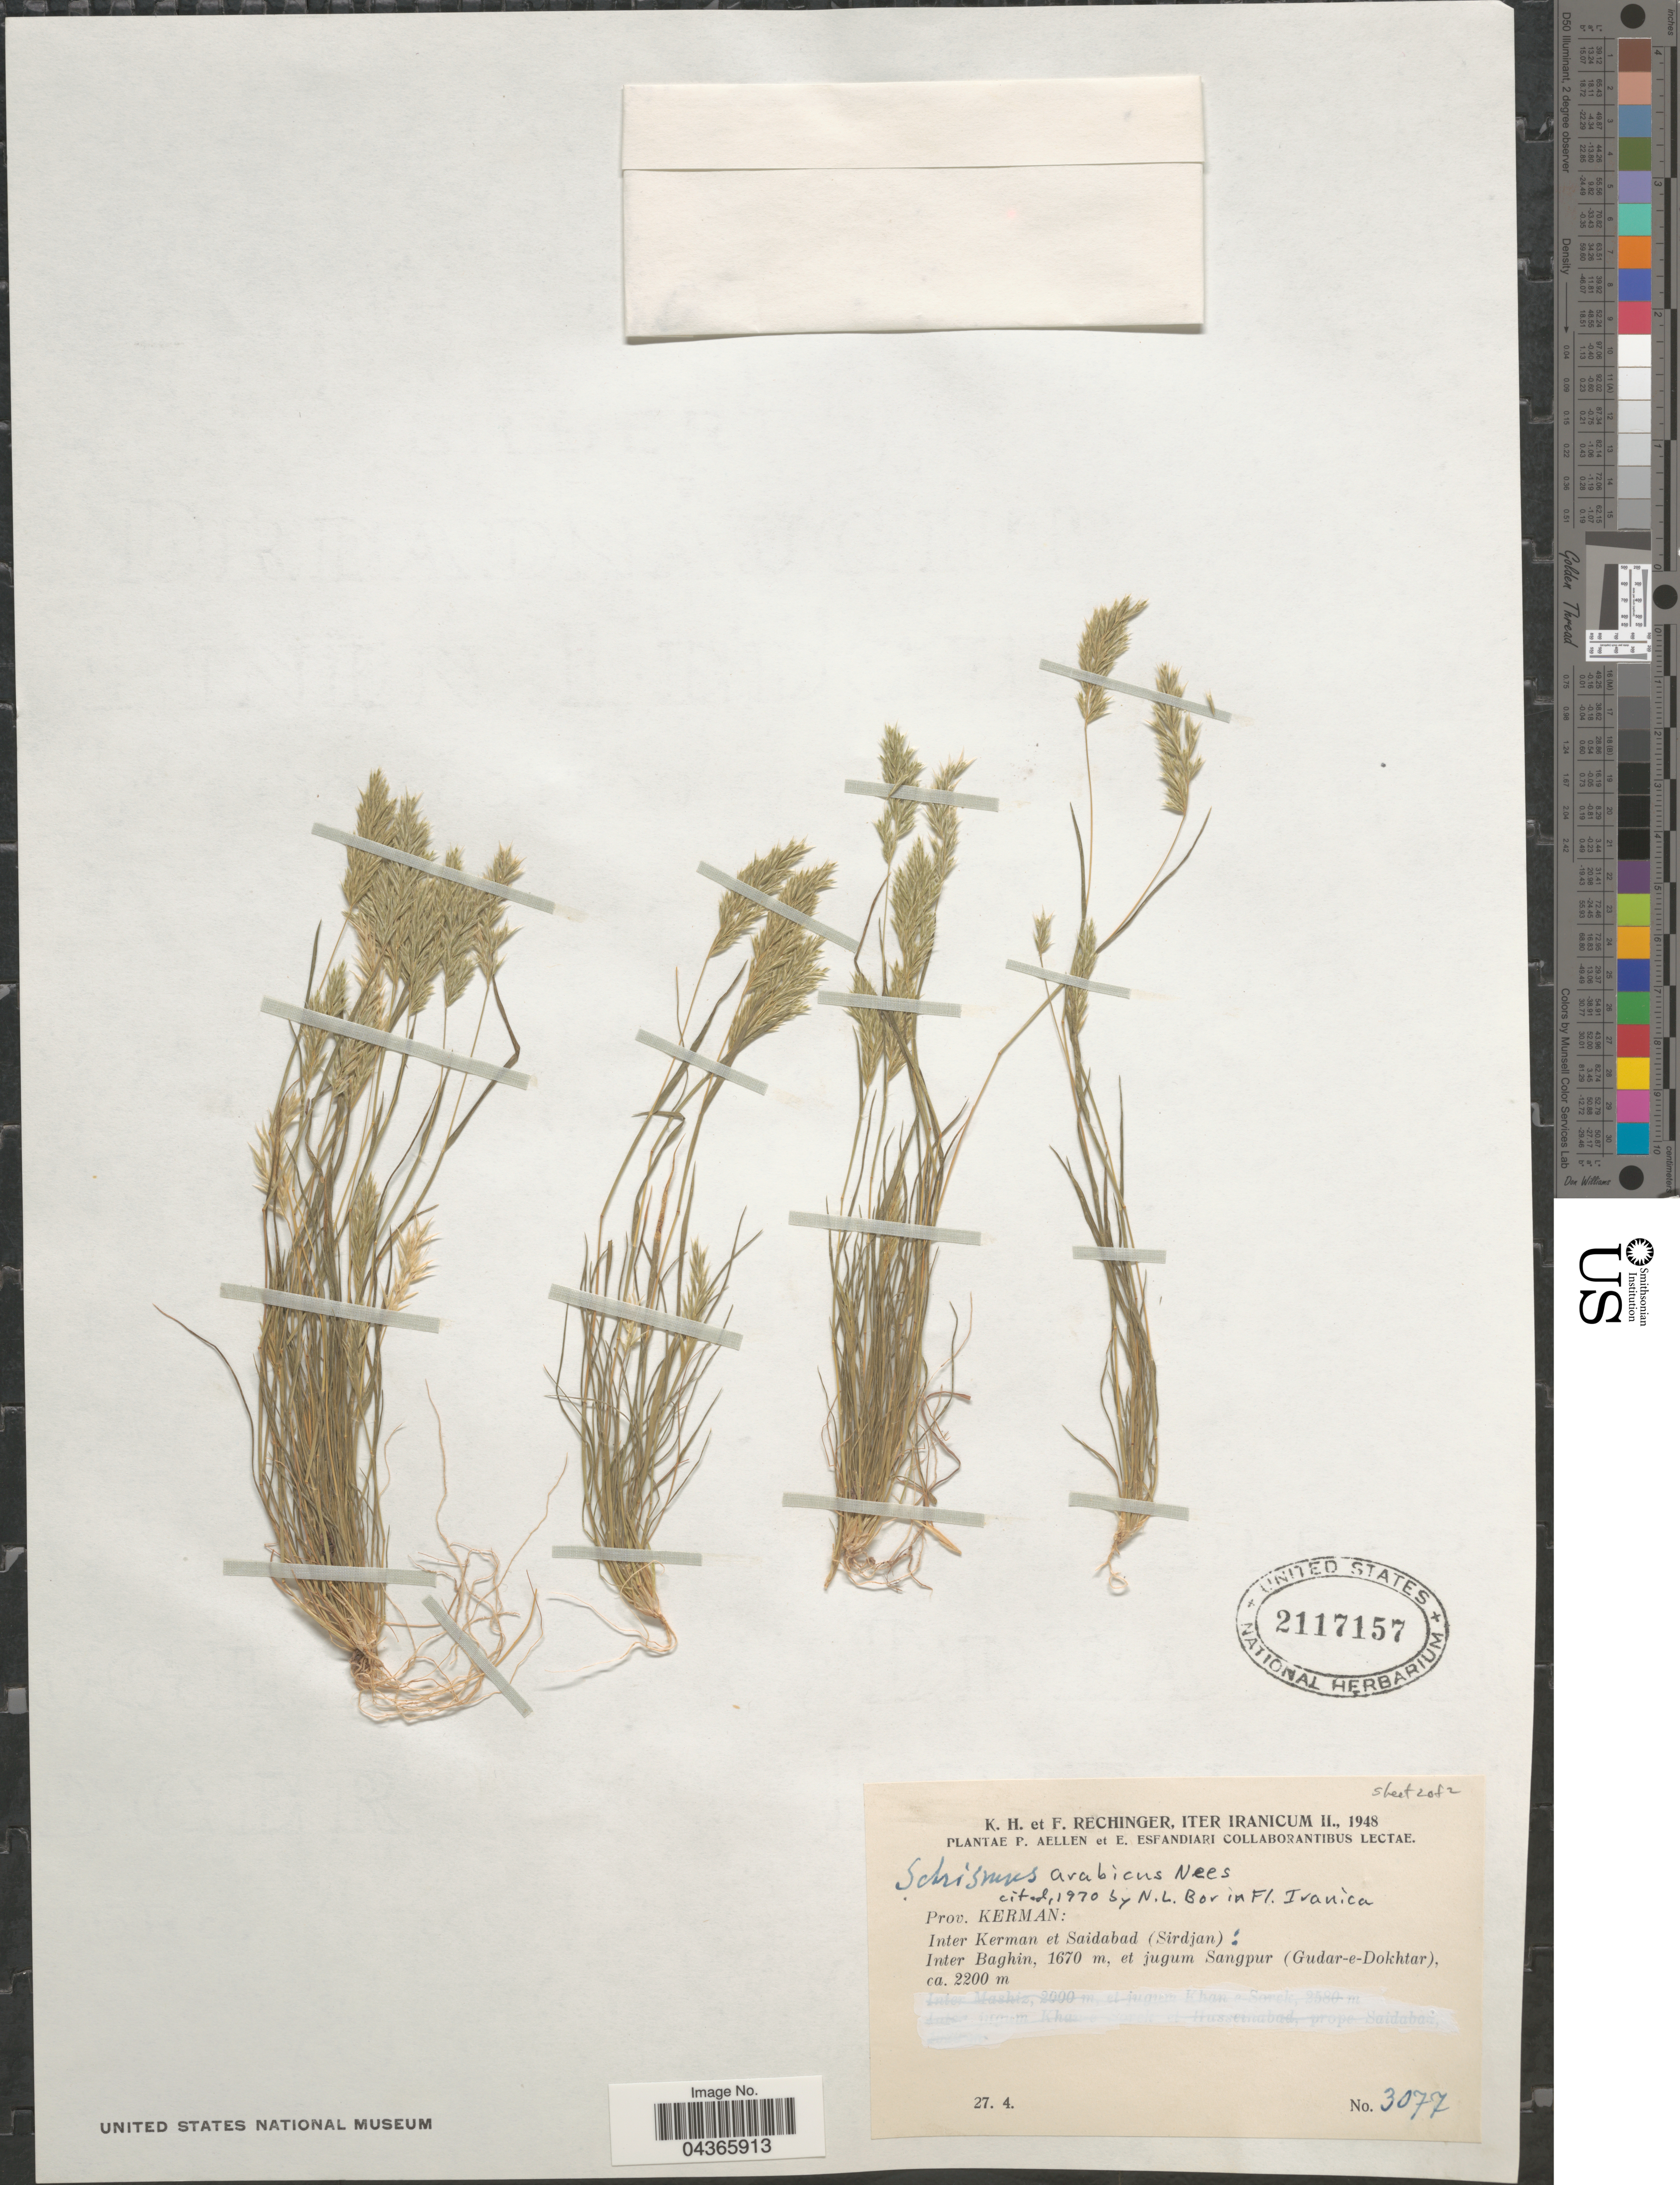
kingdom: Plantae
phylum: Tracheophyta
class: Liliopsida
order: Poales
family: Poaceae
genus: Schismus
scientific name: Schismus arabicus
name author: Nees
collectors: K. H. Rechinger & F. Rechinger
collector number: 3077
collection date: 1948-04-27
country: Iran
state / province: Kerman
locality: Iter Iranicum II., 1948. Prov. Kerman: Inter Kerman et Saidabad (Sirdjan): Inter Baghin, et jugum Sangpur (Gudar-e-Dokhtar).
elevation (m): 1670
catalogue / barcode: US 2117157